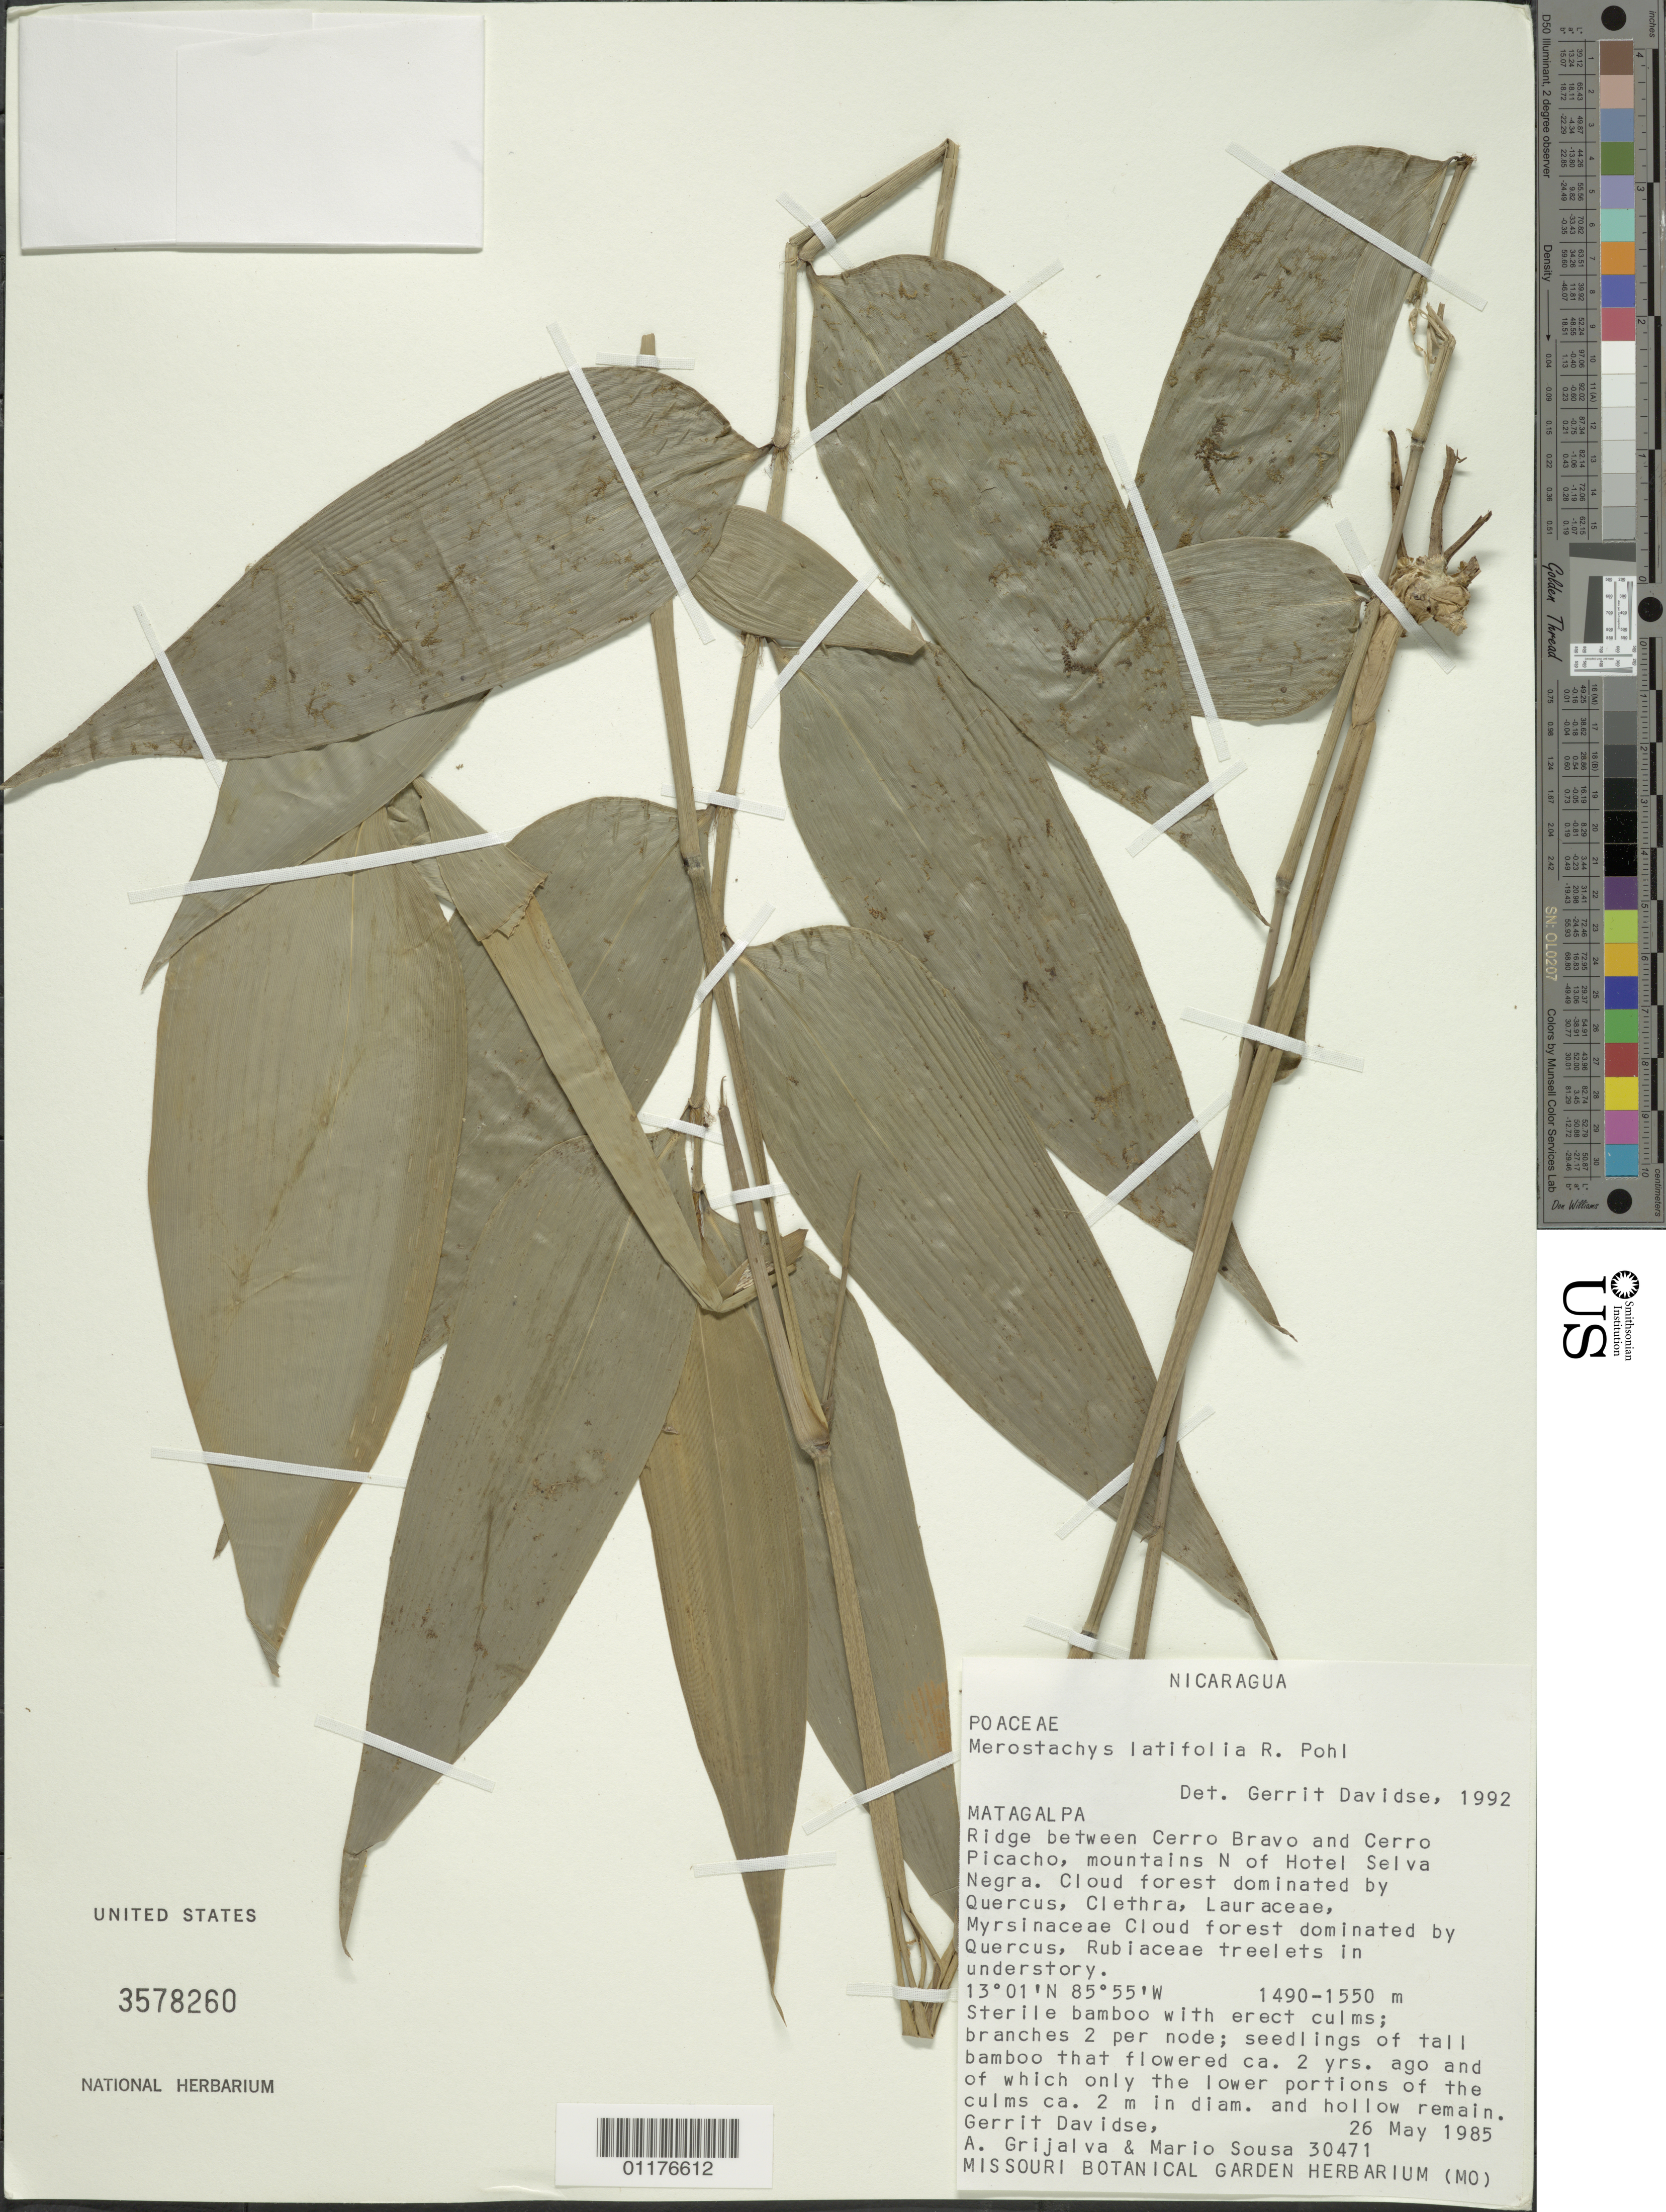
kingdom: Plantae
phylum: Tracheophyta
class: Liliopsida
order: Poales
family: Poaceae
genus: Merostachys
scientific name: Merostachys latifolia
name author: R.W. Pohl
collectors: A. Grijalva P. & M. Sousa S.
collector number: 30471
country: Nicaragua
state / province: Matagalpa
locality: Ridge between Cerro Bravo and Cerro Picacho, mountains N of Hotel Selva Negra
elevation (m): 1490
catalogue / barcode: US 3578260